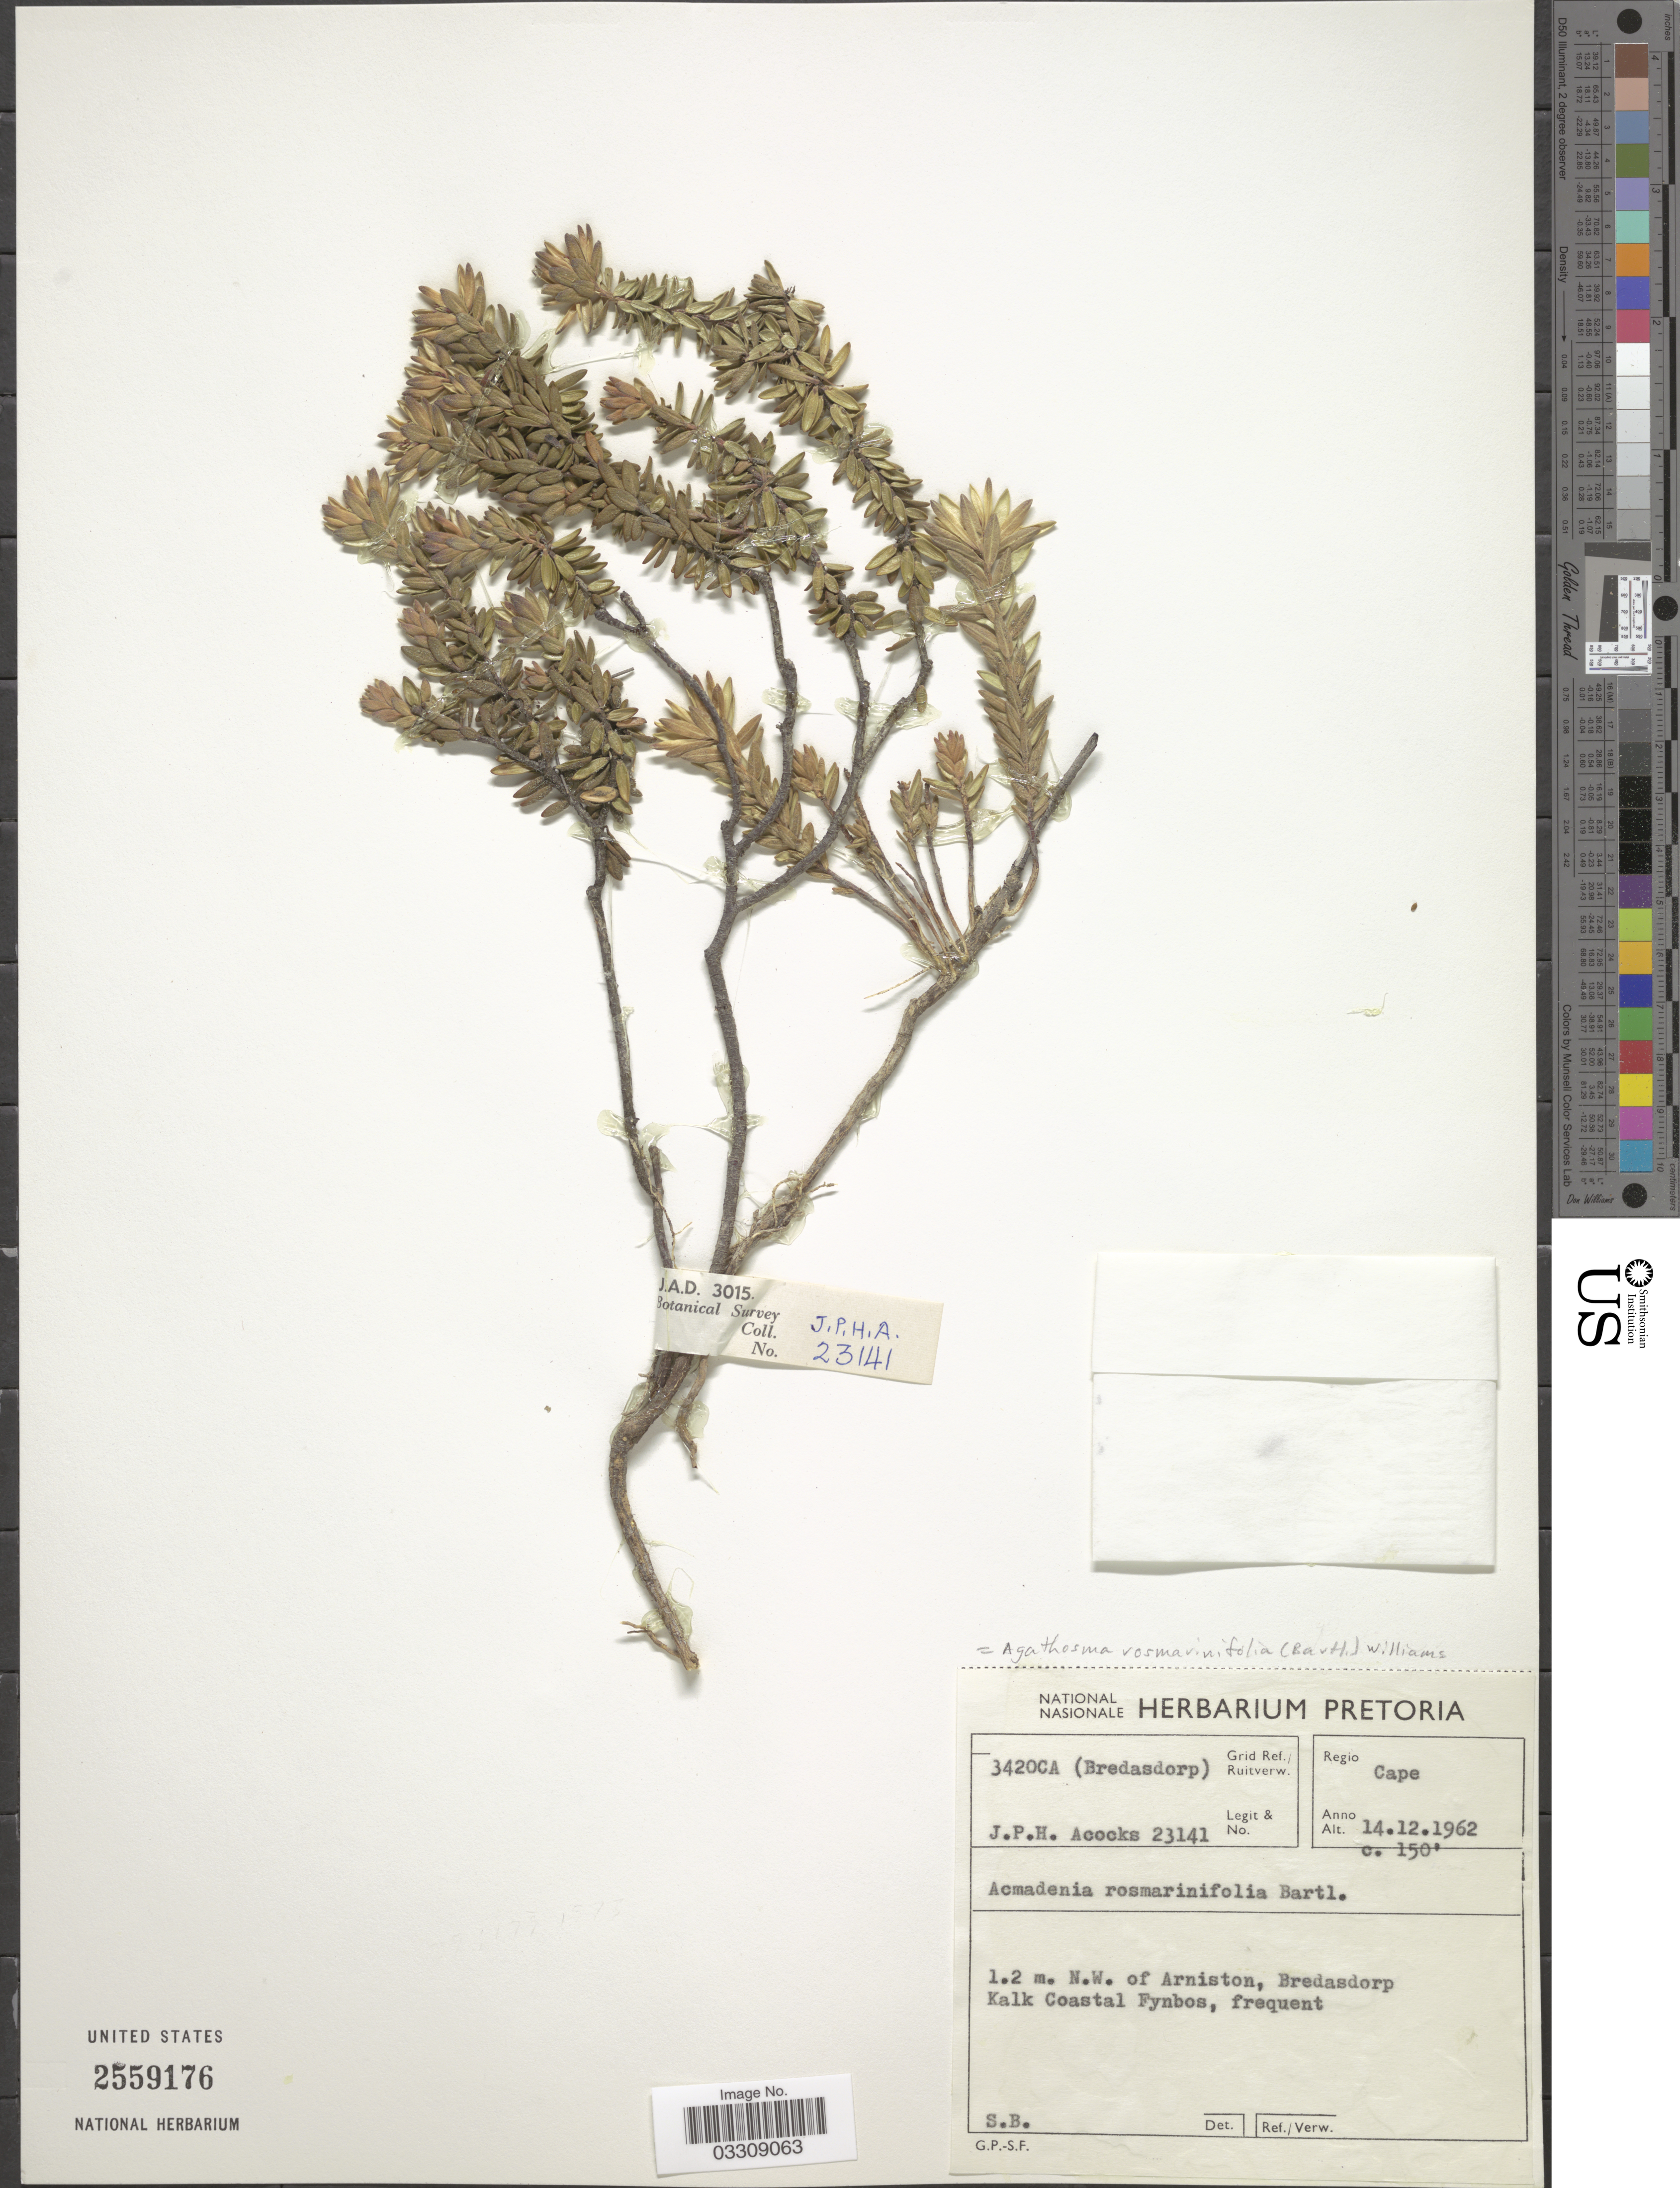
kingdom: Plantae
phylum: Tracheophyta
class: Magnoliopsida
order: Sapindales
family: Rutaceae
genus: Agathosma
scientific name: Agathosma rosmarinifolia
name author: (Bartl.) I. Williams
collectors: J. P. Acocks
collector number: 23141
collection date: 1962-12-14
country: South Africa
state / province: Western Cape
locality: Regio Cape. Grid Ref./ Ruitverw. 3420CA (Bredasdorp). 1.2 m. N.W. of Arniston, Bredasdorp Kalk Coastal Fynbos.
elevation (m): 46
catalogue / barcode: US 2559176